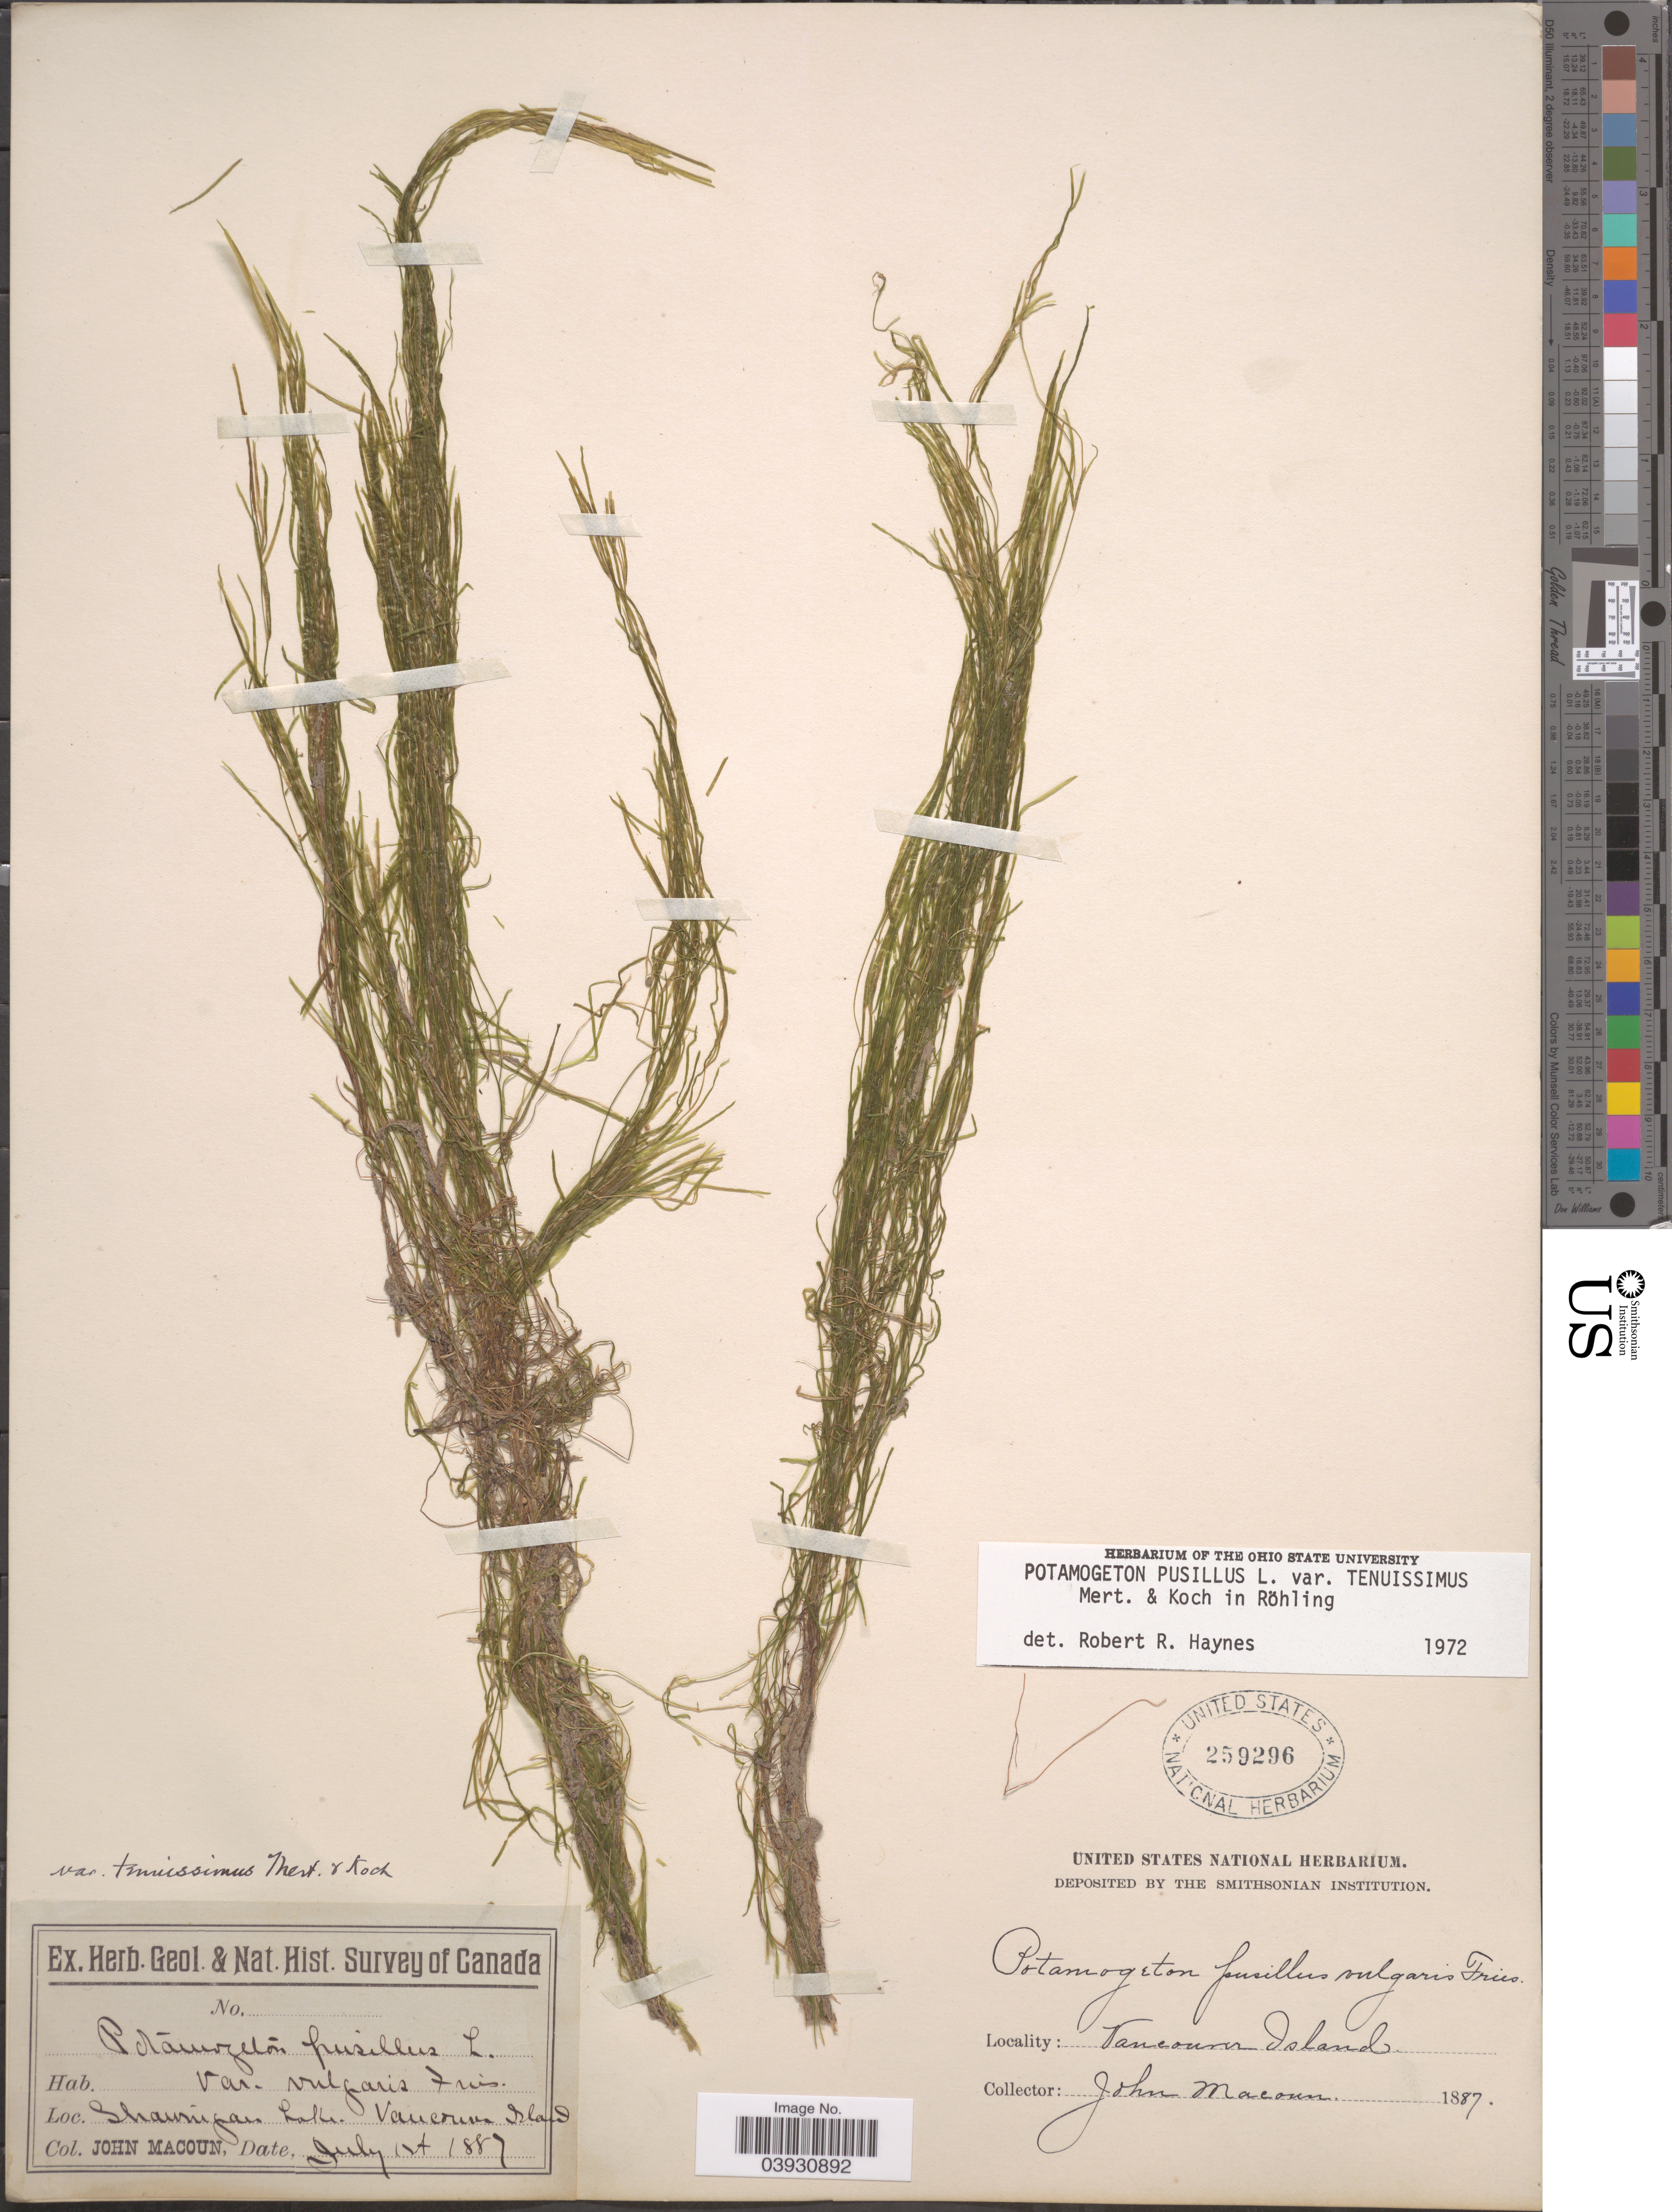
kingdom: Plantae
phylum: Tracheophyta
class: Liliopsida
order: Alismatales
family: Potamogetonaceae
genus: Potamogeton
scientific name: Potamogeton pusillus subsp. tenuissimus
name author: Mert. & W.D.J. Koch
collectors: J. Macoun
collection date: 1887-07-01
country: Canada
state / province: British Columbia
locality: Shawnigan Lake. Vancouver Island.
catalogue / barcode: US 259296